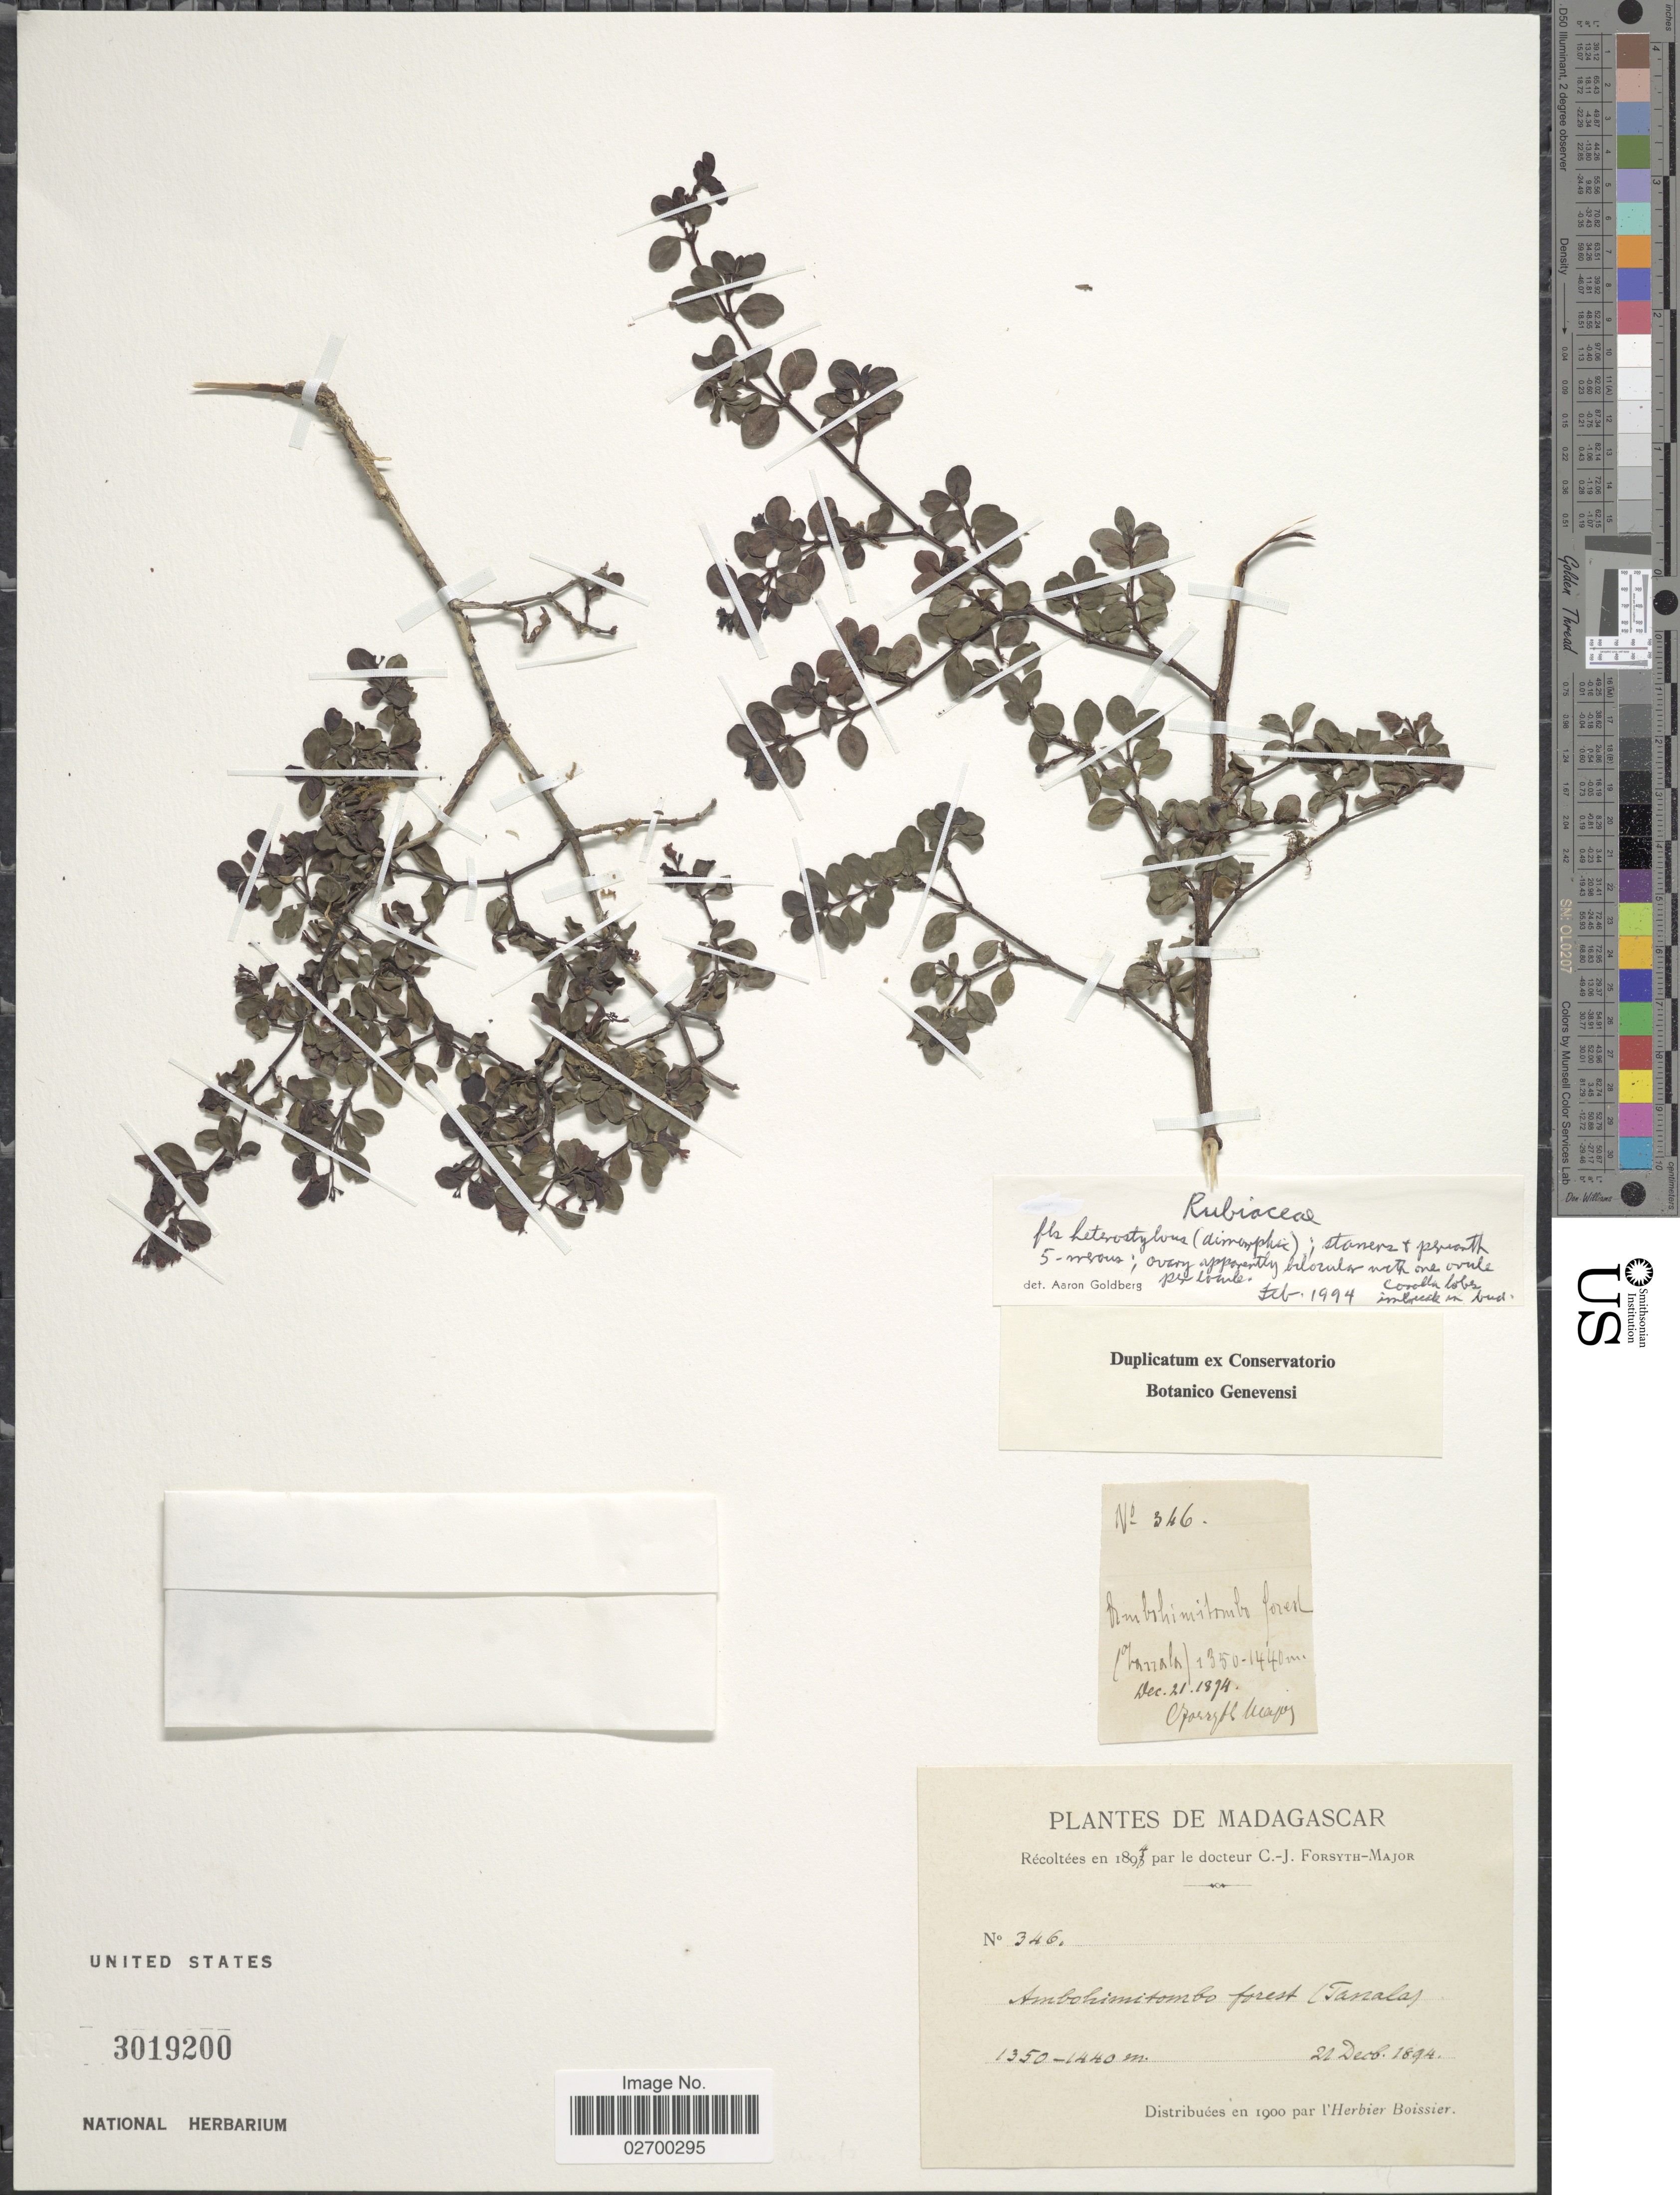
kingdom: Plantae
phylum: Tracheophyta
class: Magnoliopsida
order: Gentianales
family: Rubiaceae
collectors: C. I. Forsyth-Major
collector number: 346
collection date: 1894-12-21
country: Madagascar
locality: Ambohimitombo forest (Tanala)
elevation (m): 1350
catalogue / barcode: US 3019200